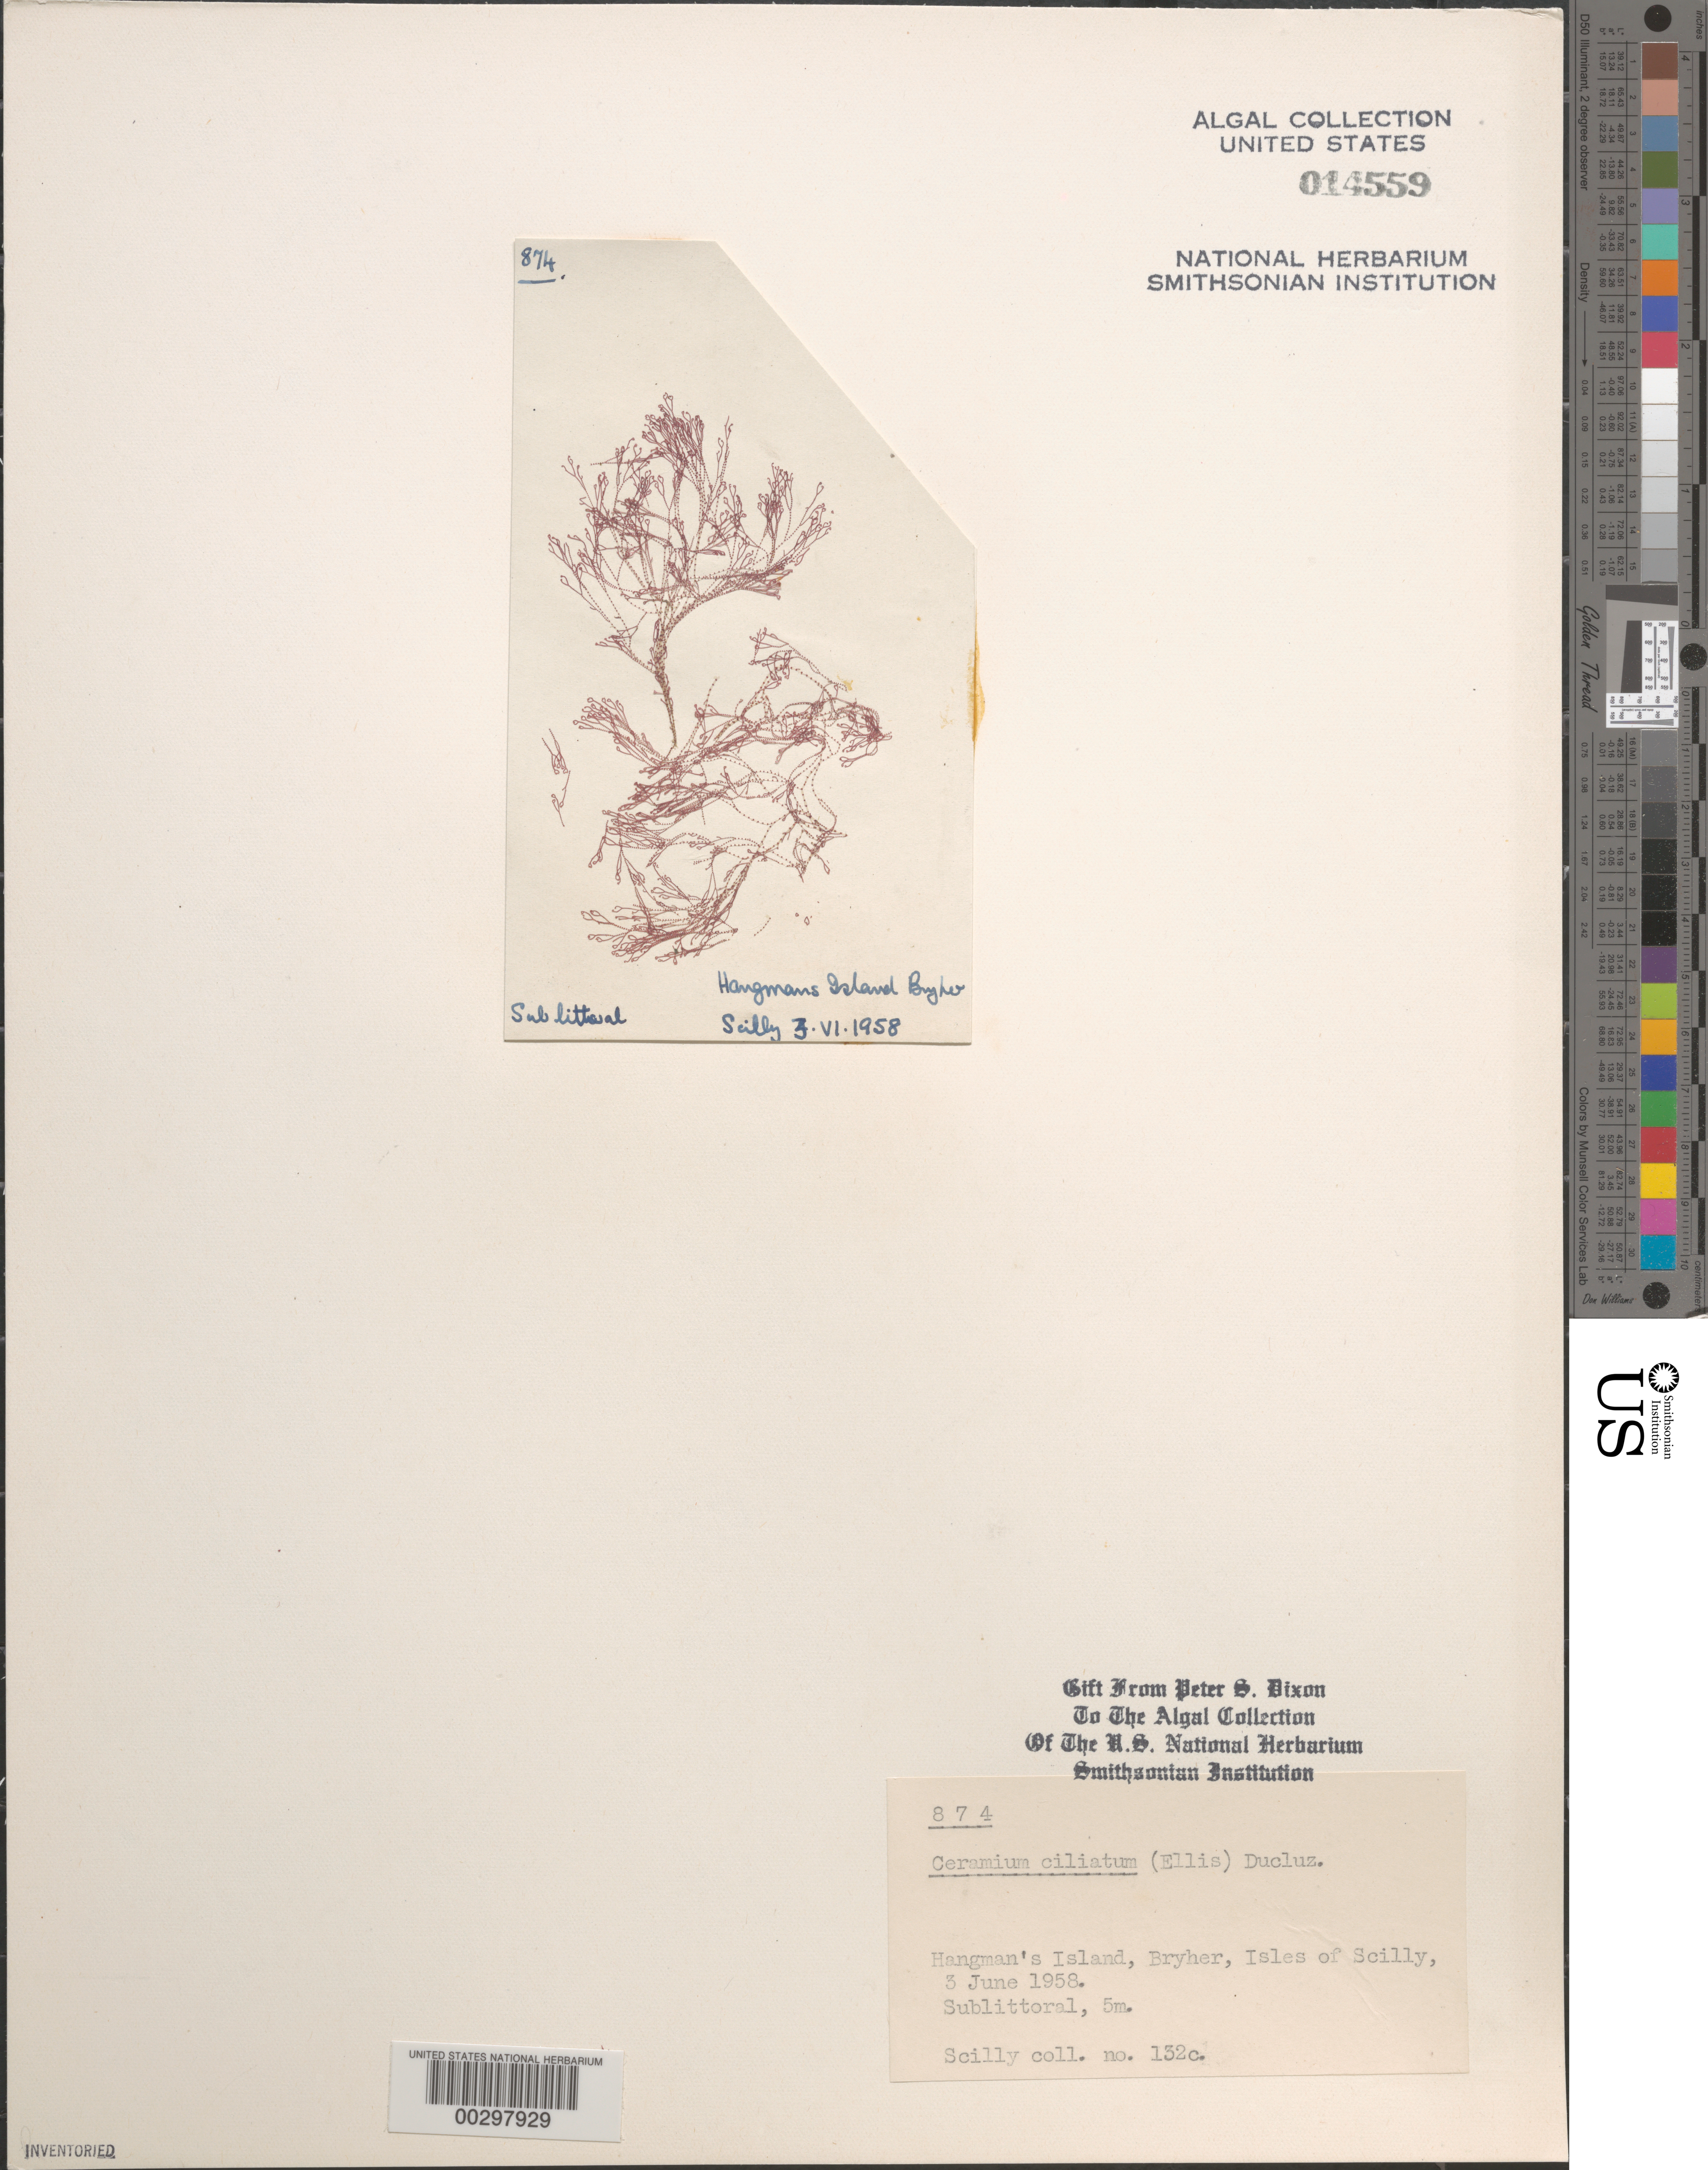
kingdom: Plantae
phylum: Rhodophyta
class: Florideophyceae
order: Ceramiales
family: Ceramiaceae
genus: Ceramium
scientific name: Ceramium ciliatum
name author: (J. Ellis) Ducluzeau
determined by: Dixon, P. S.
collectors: P. S. Dixon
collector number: PSD 874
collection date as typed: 03 Jun 1958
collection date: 1958-06-03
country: United Kingdom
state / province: England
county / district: Council of the Isles of Scilly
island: Bryher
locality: Hangman's Island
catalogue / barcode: US 14559